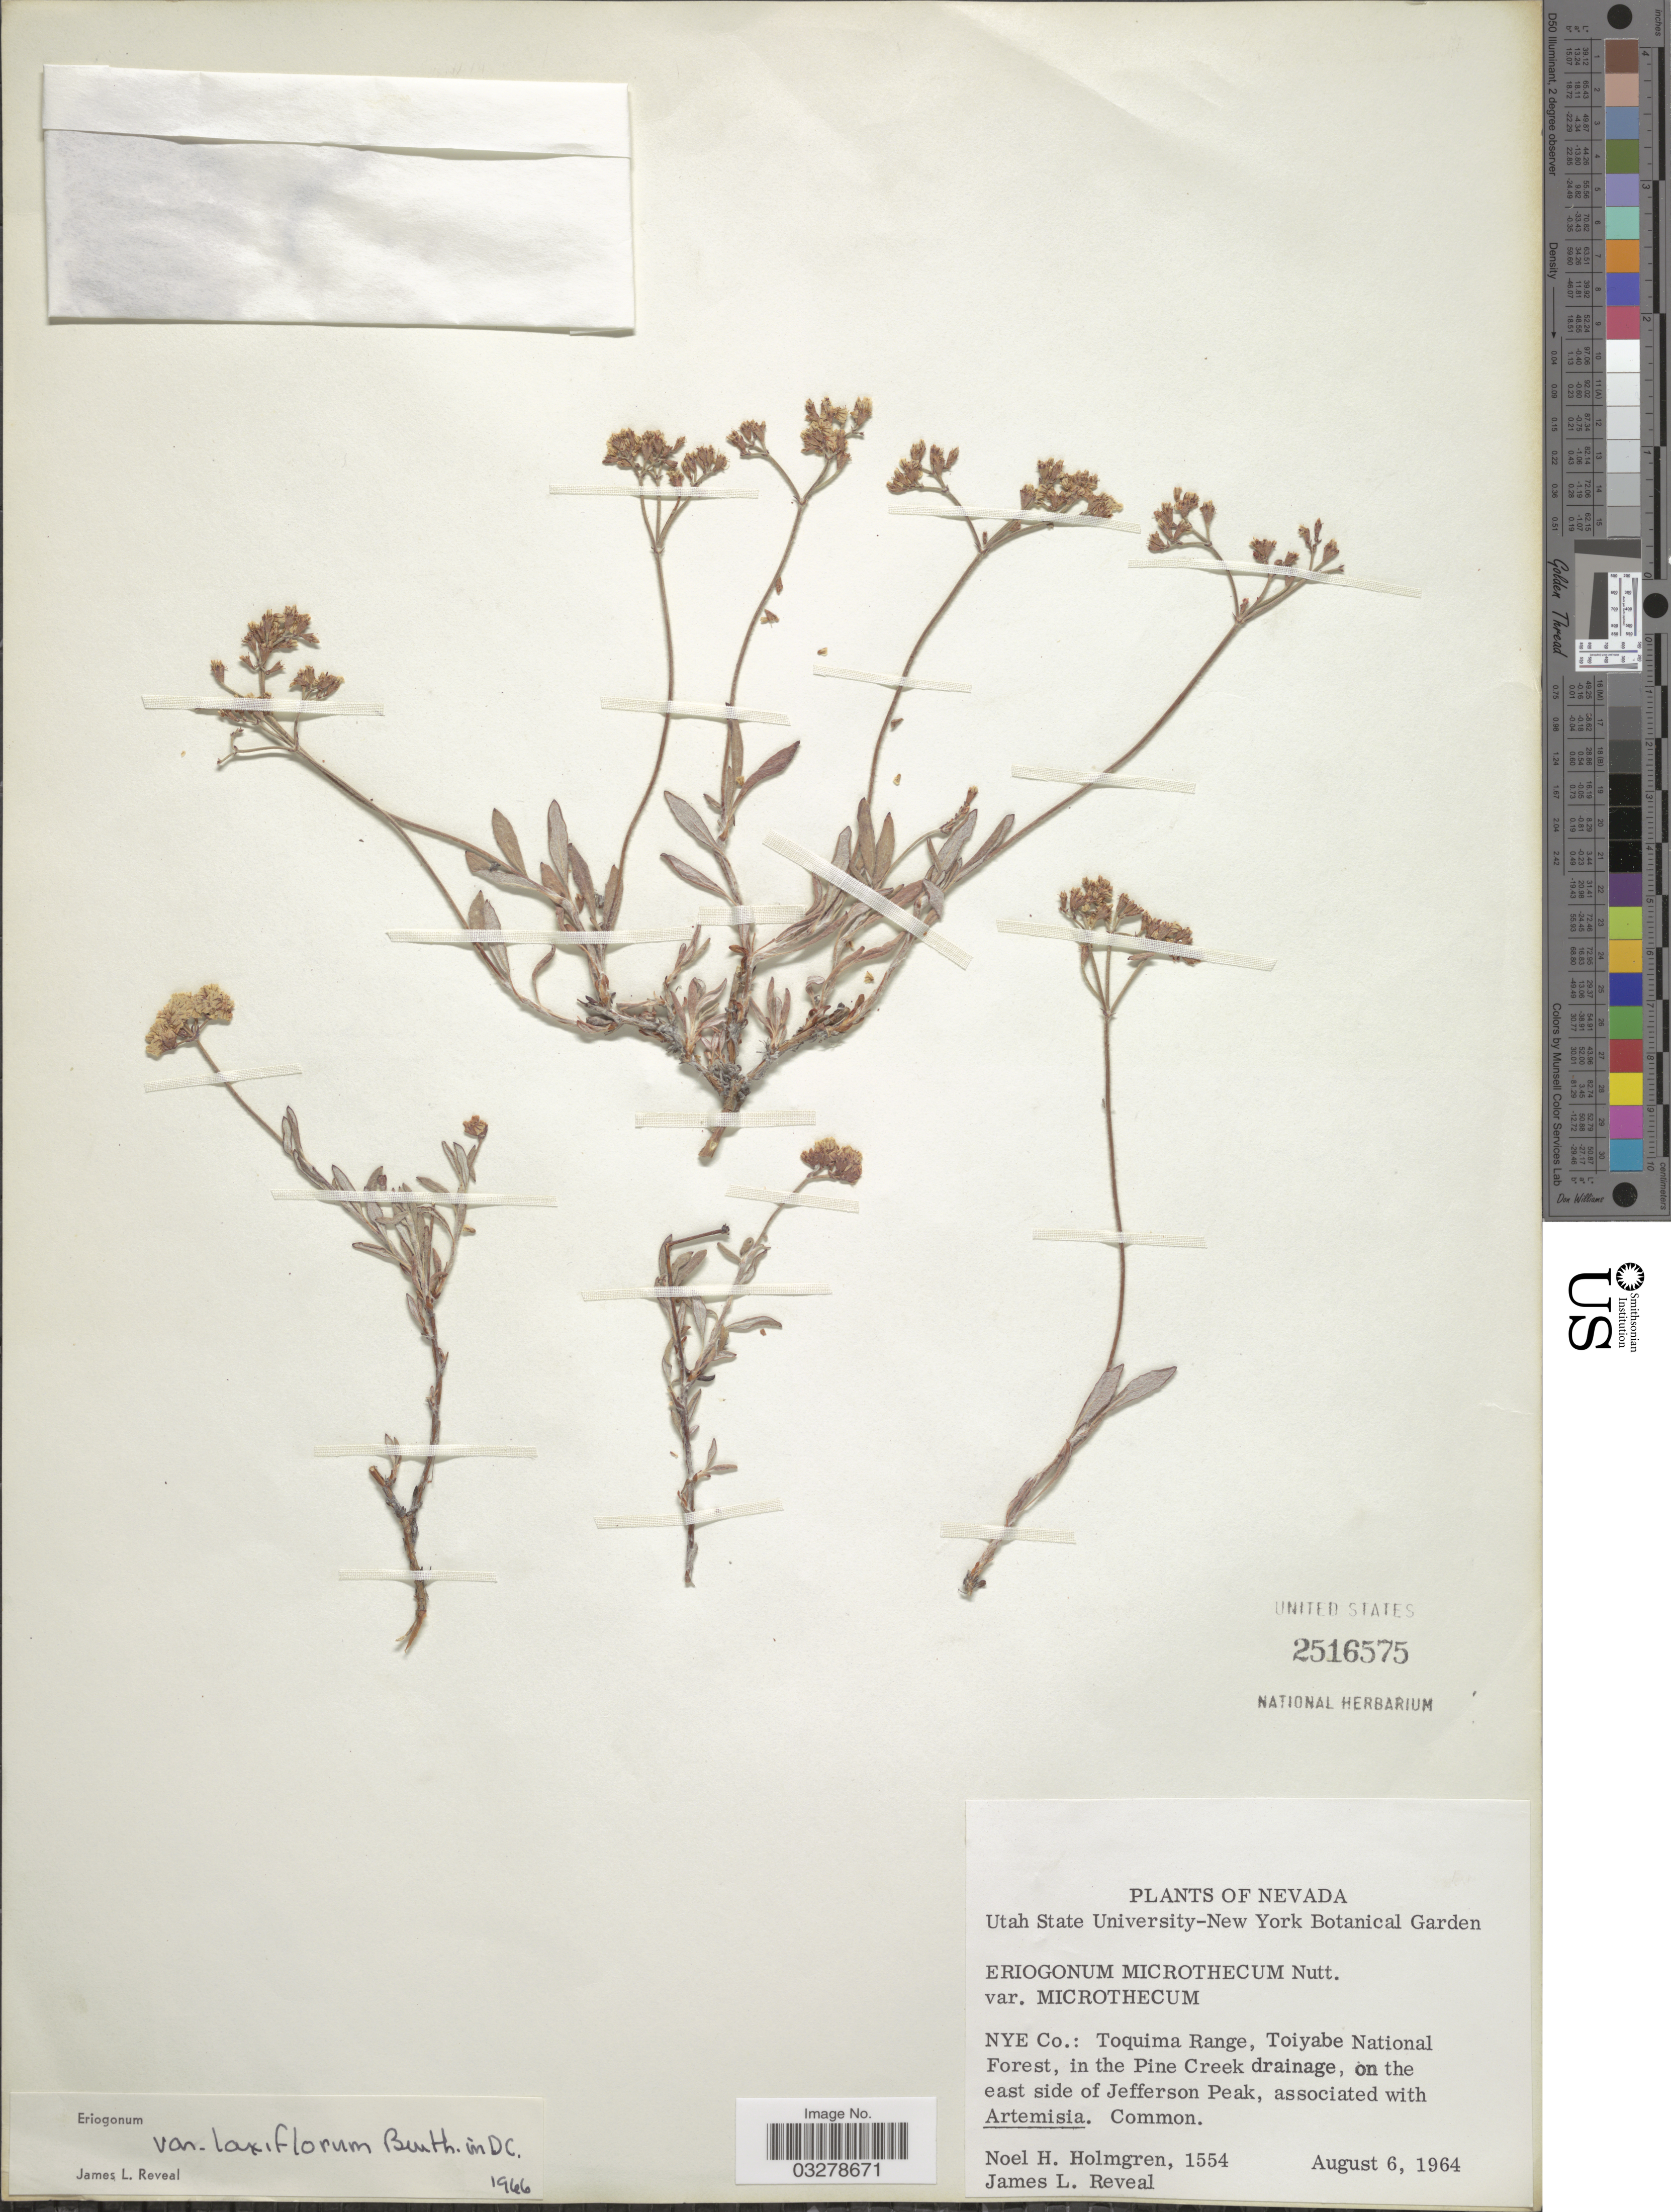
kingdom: Plantae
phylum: Tracheophyta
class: Magnoliopsida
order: Caryophyllales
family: Polygonaceae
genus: Eriogonum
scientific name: Eriogonum microtheca var. laxiflorum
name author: Hook.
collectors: N. H. Holmgren & J. L. Reveal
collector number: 1554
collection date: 1964-08-06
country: United States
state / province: Nevada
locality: Nye Co.: Toquima Range, Toiyabe National Forest, in the Pine Creek drainage, on the east side of Jefferson Peak.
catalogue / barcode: US 2516575